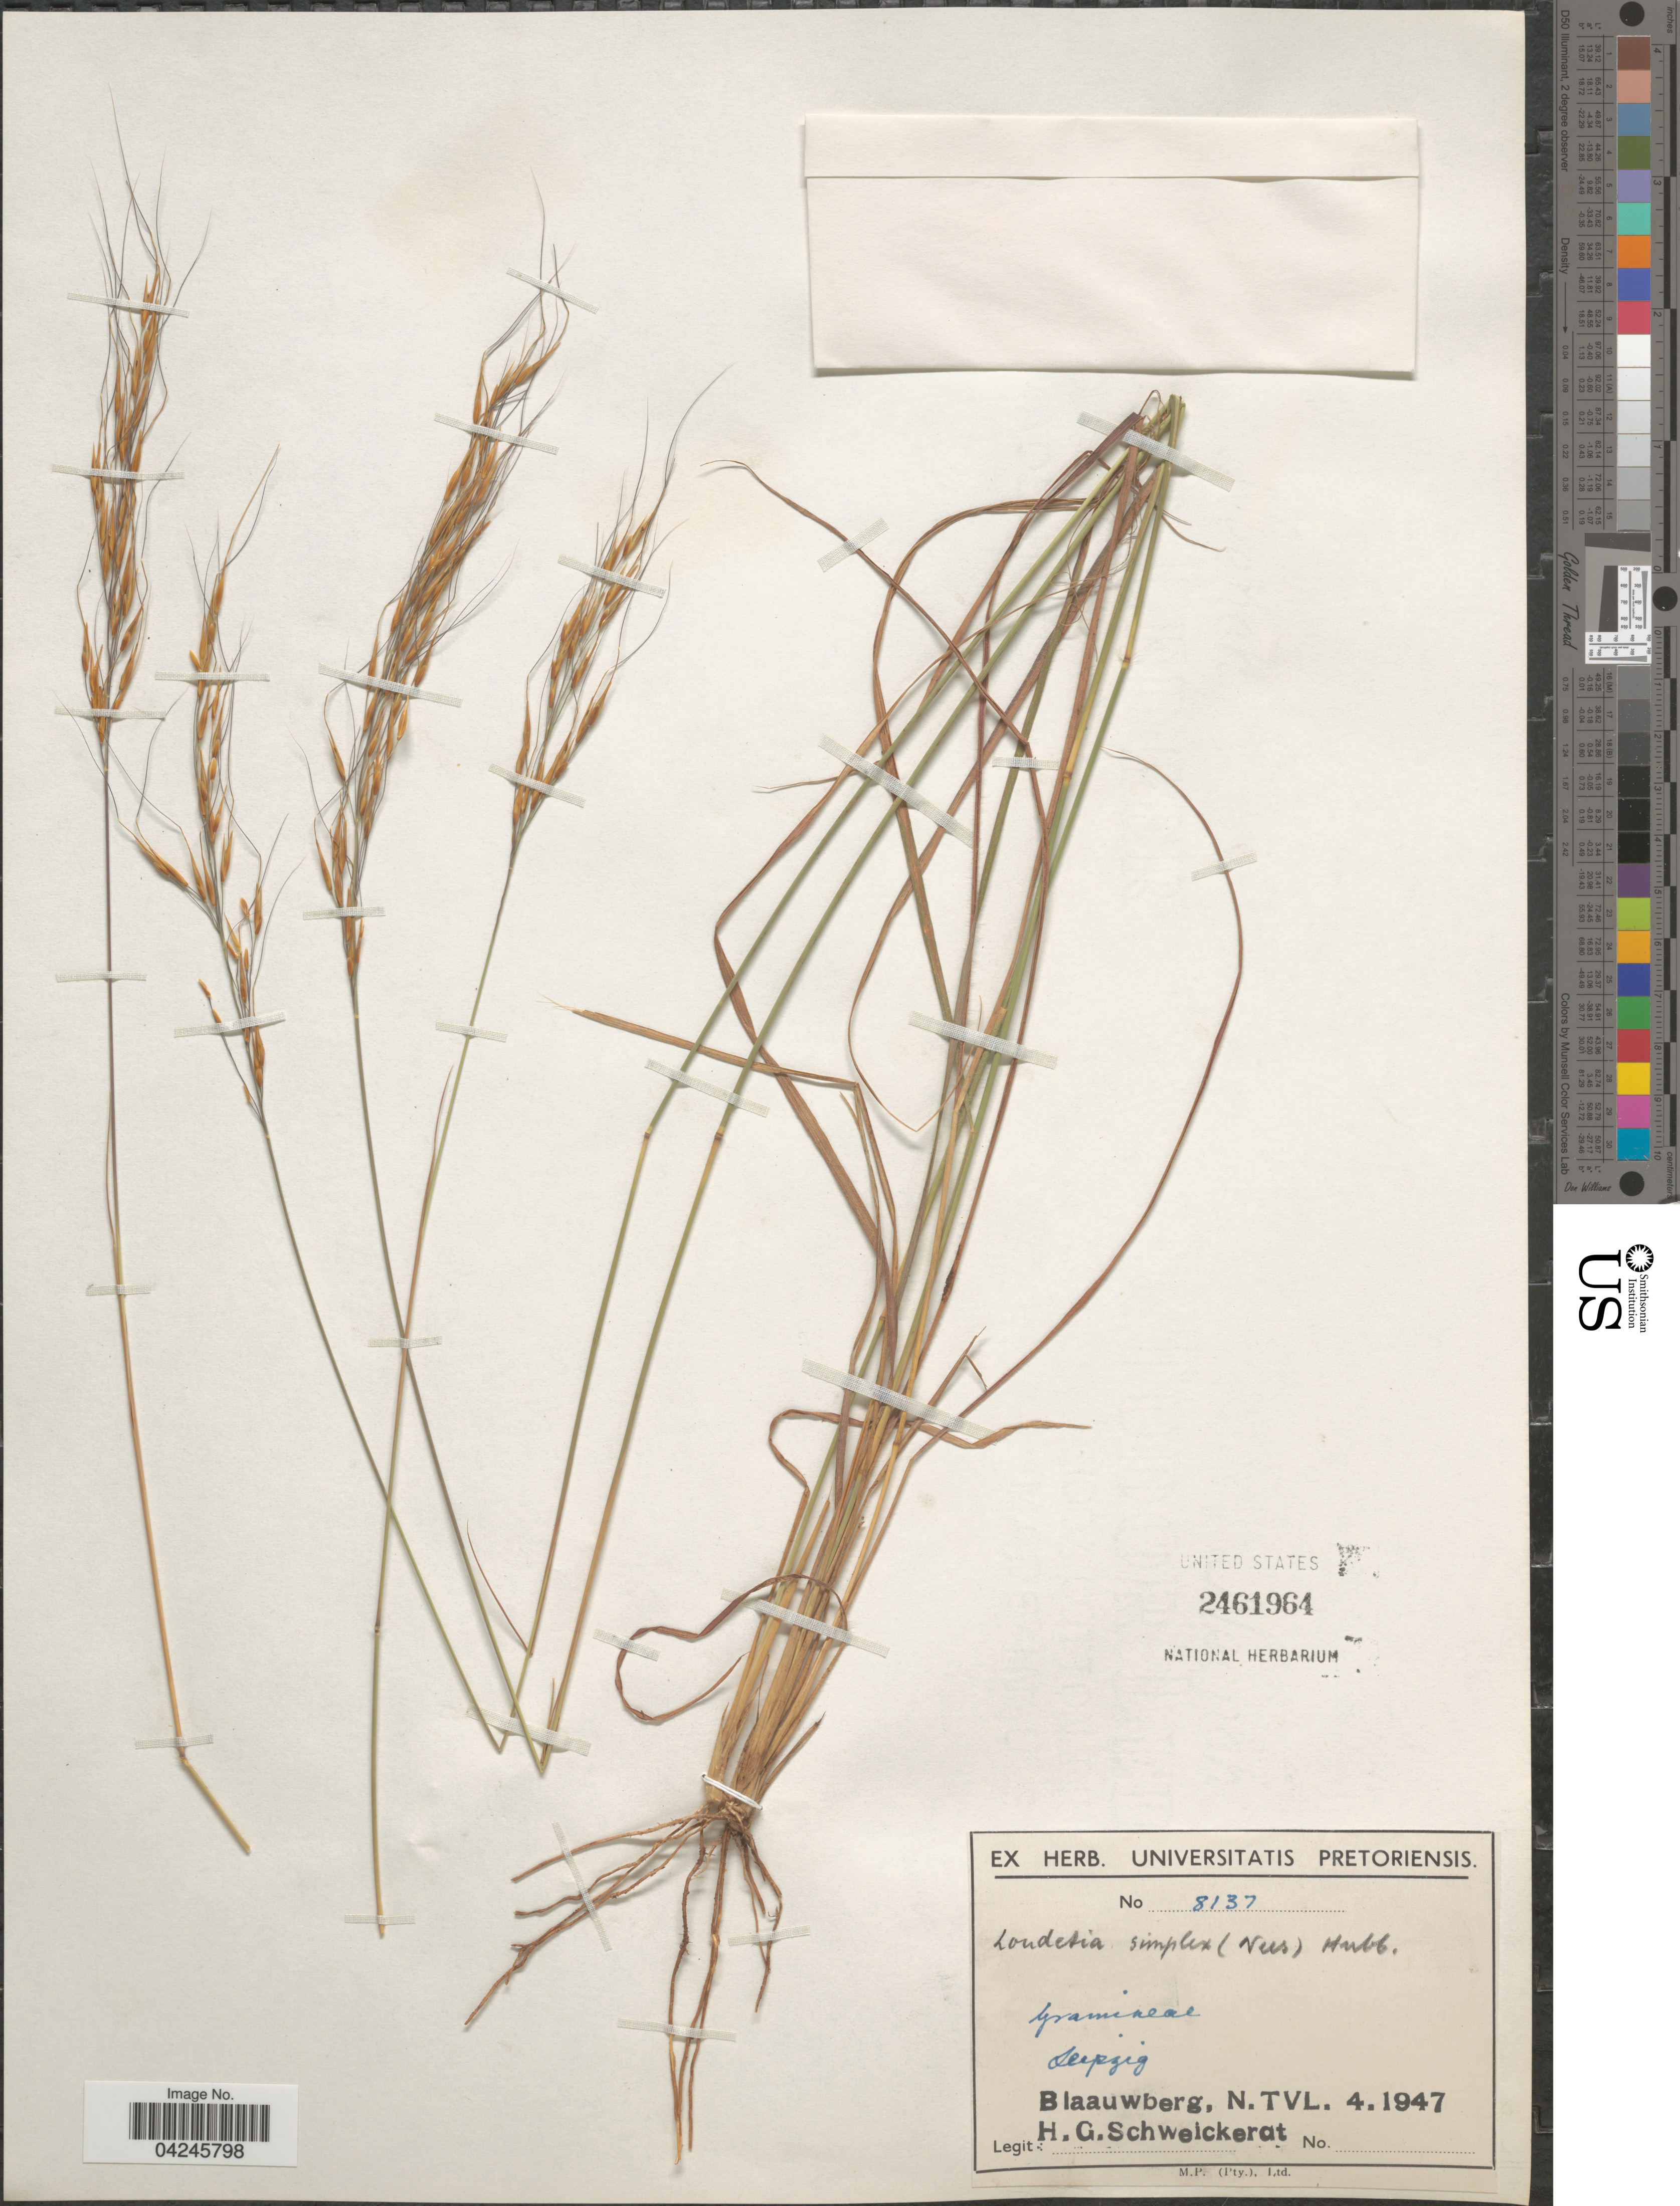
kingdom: Plantae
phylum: Tracheophyta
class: Liliopsida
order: Poales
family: Poaceae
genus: Loudetia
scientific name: Loudetia simplex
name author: (Nees) C.E. Hubb.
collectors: H. Schweickerdt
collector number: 8137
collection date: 1947-04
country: South Africa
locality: Blaauwberg, N. TVL.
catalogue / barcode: US 2461964